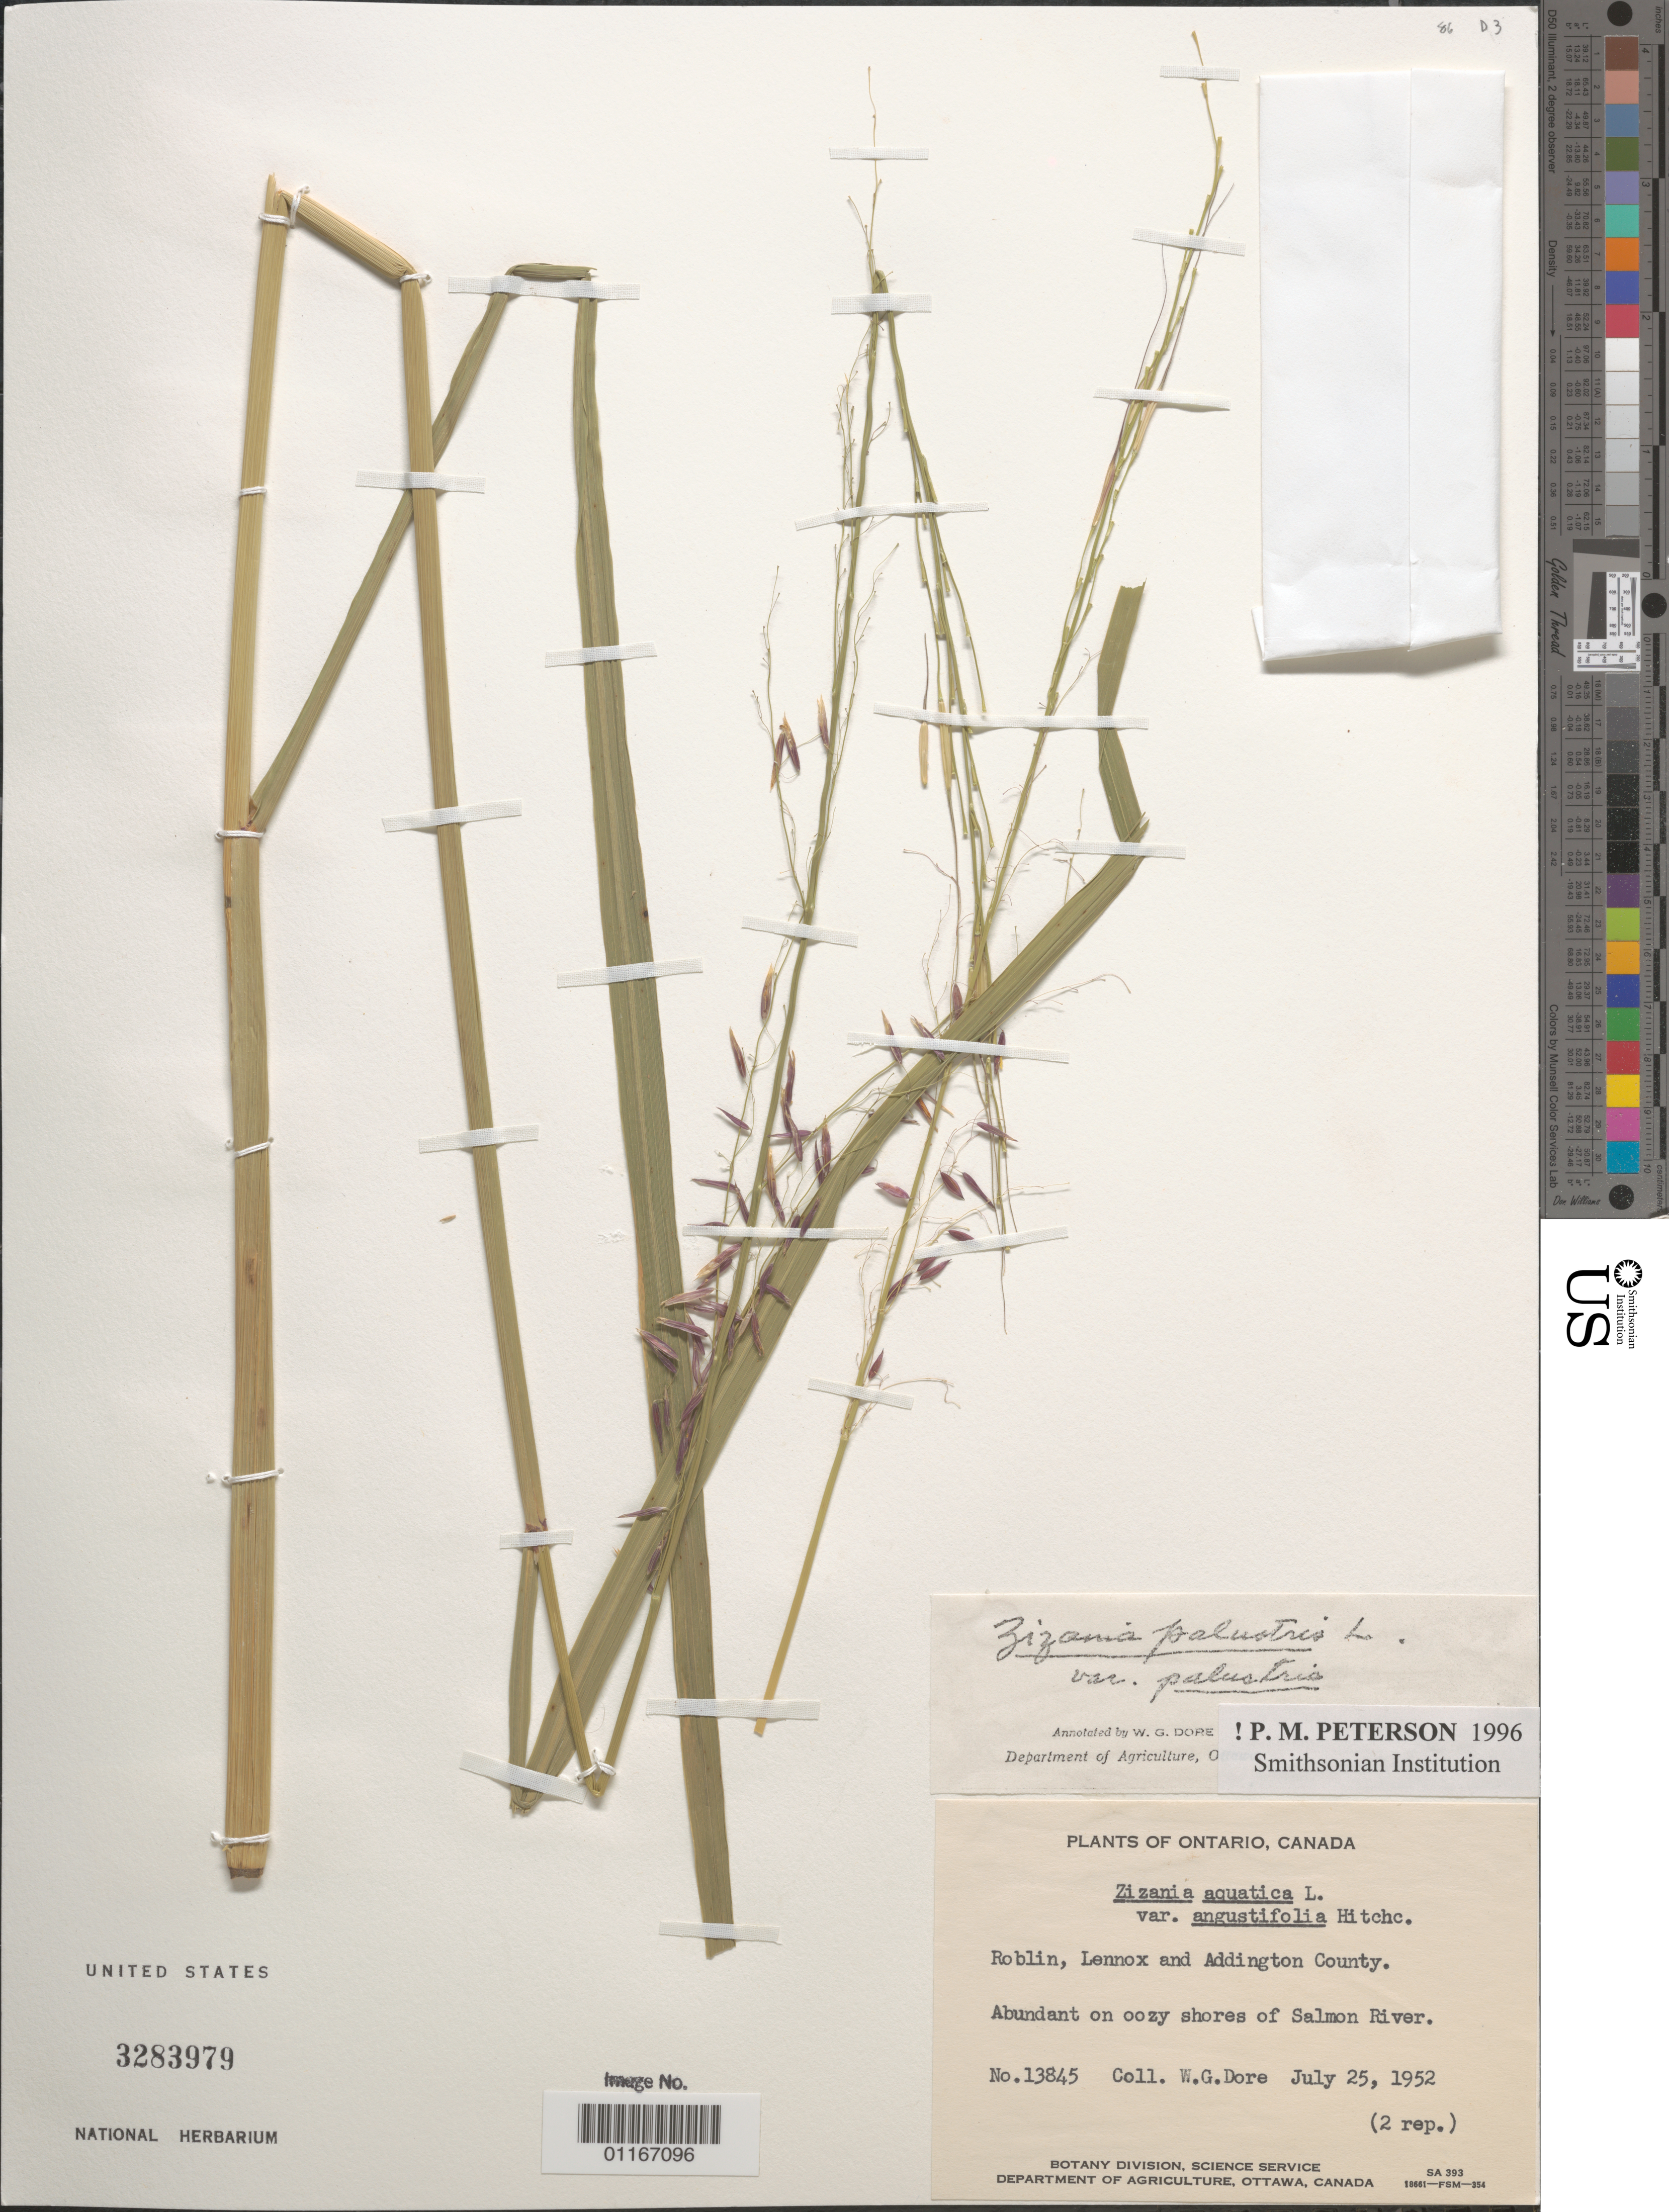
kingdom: Plantae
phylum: Tracheophyta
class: Liliopsida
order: Poales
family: Poaceae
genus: Zizania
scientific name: Zizania palustris var. palustris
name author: L.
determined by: Dore, W. G.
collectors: W. Dore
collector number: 13845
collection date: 1952-07-25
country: Canada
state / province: Ontario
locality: Rolin, Lennox, and Addington Country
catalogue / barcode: US 3283979